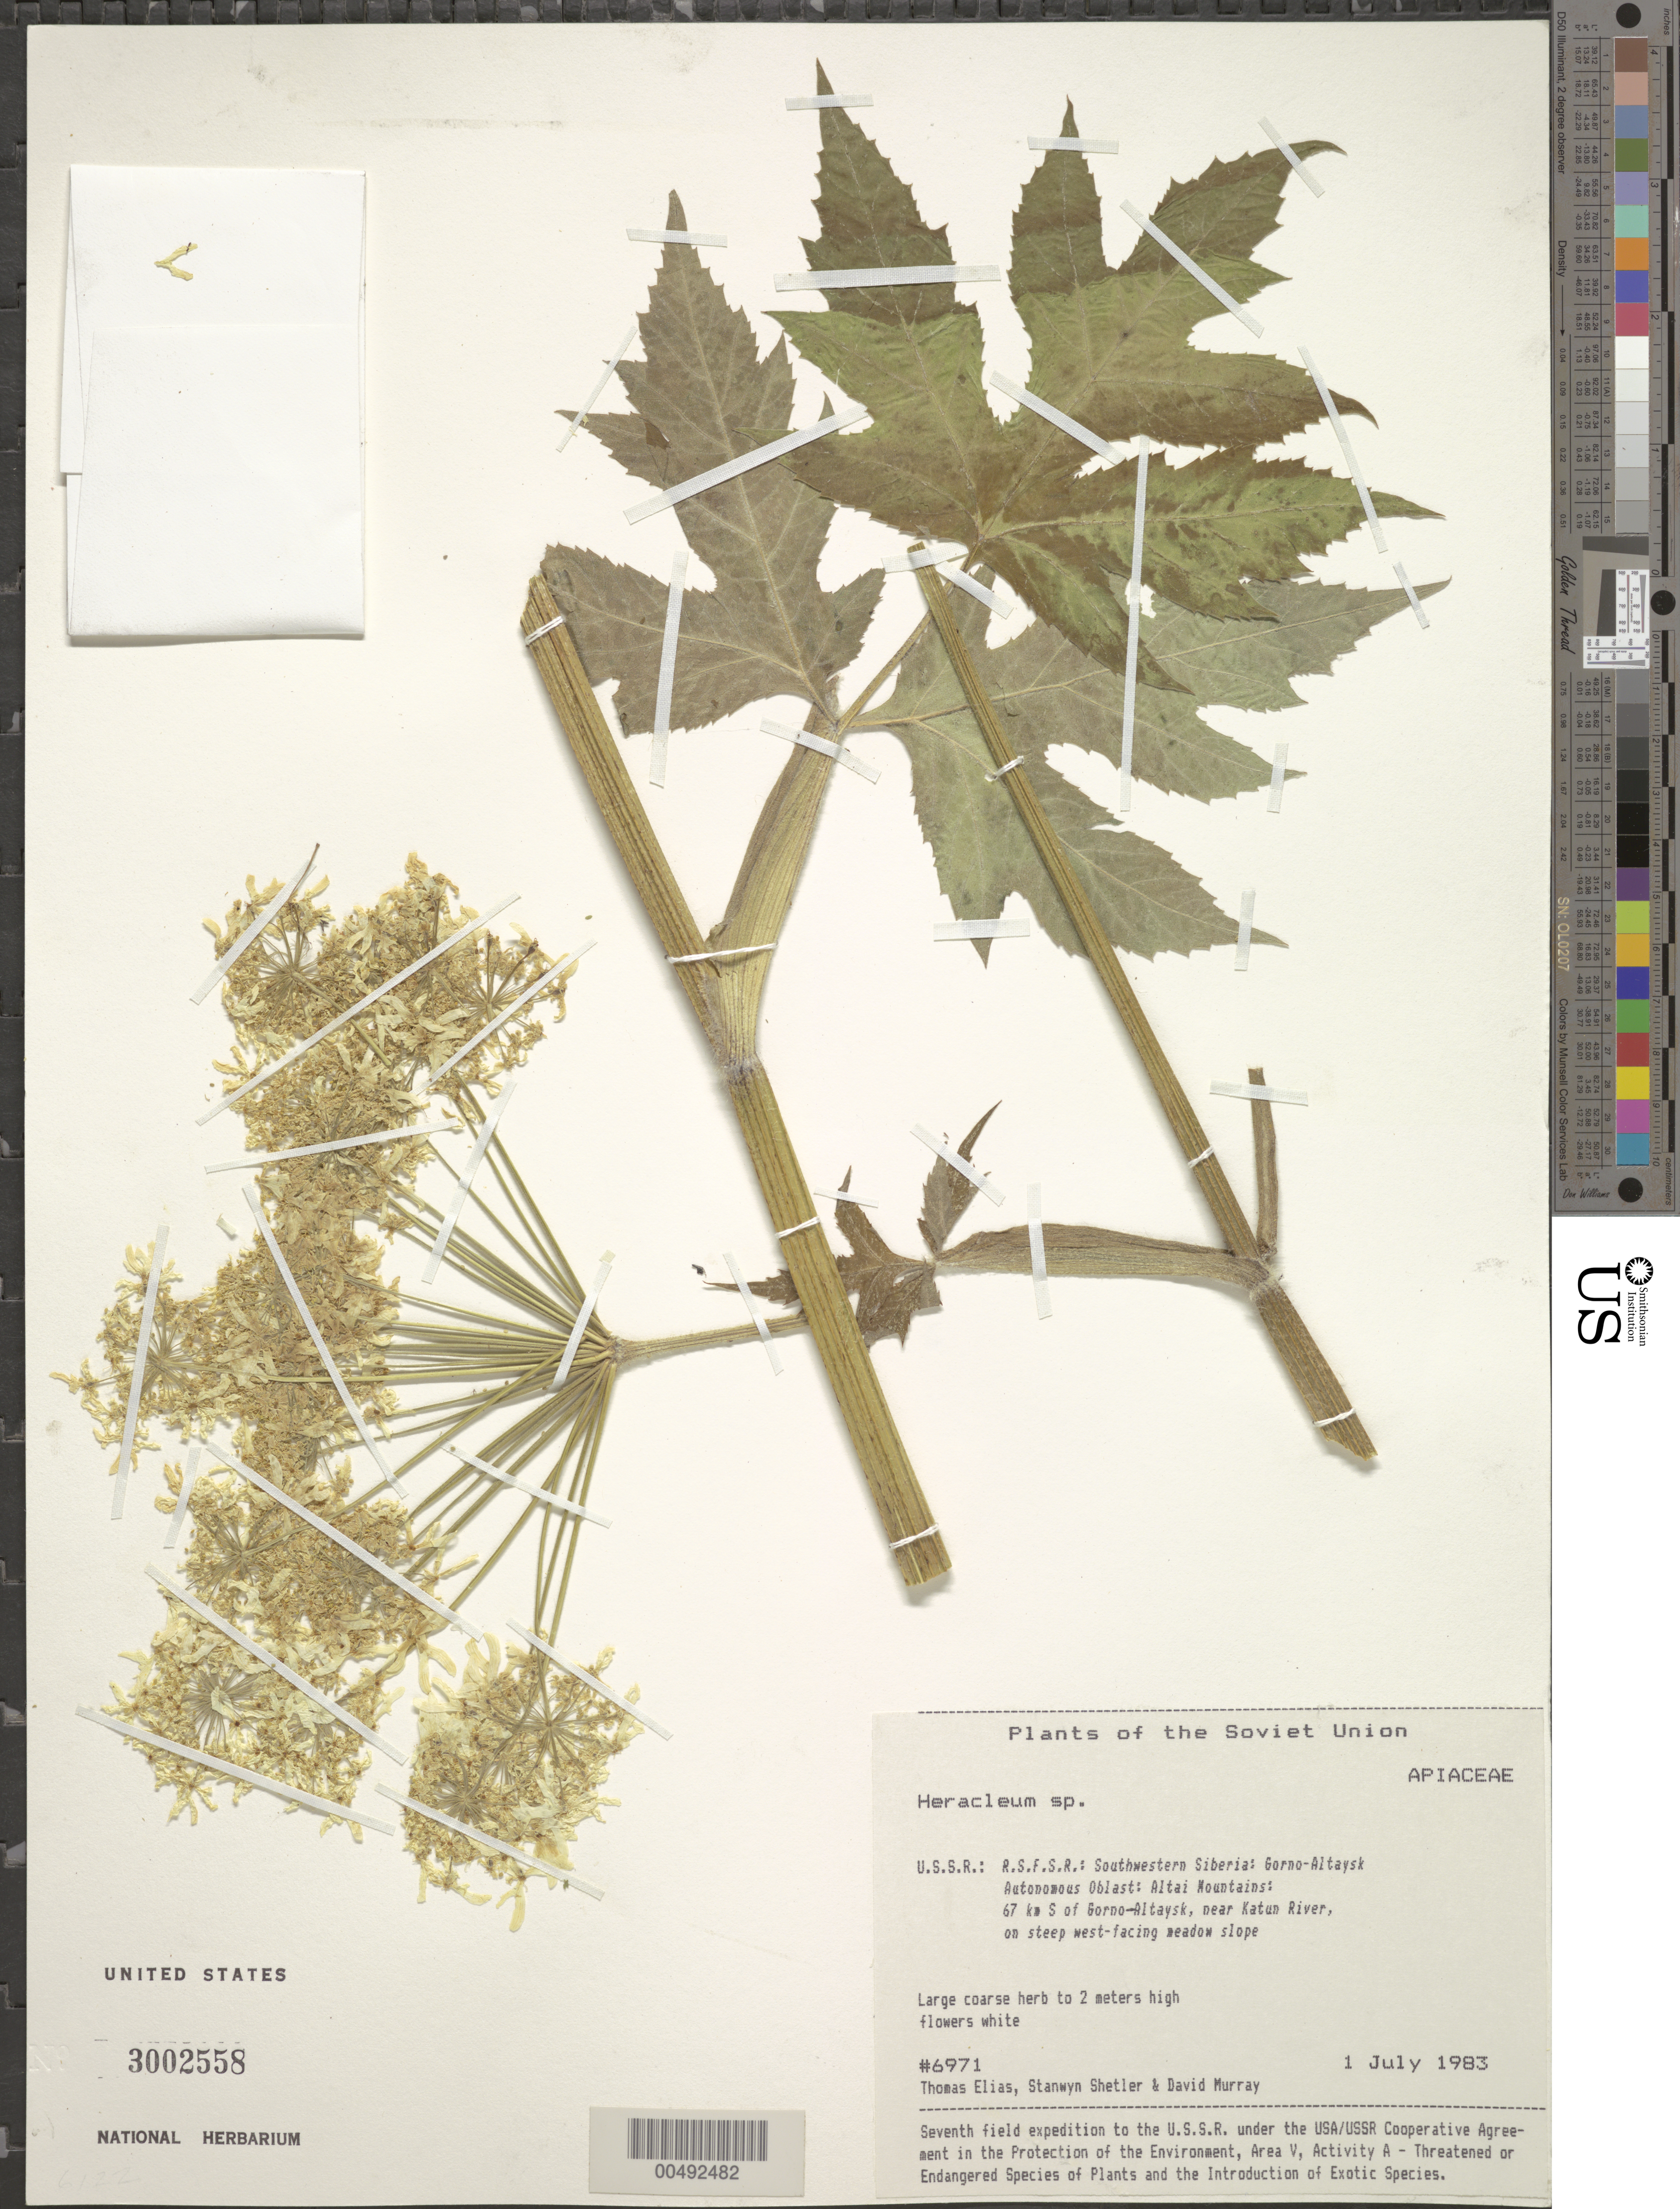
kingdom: Plantae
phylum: Tracheophyta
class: Magnoliopsida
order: Apiales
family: Apiaceae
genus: Heracleum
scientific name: Heracleum sp.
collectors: T. Elias, S. Shetler & D. F. Murray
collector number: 6971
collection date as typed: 01 Jul 1983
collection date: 1983-07-01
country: Russian Federation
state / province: Altai Republic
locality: Altai Mountains, 67 km S of Gorno-Altaysk, near Katun River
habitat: on steep west-facing meadow slope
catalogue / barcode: US 3002558